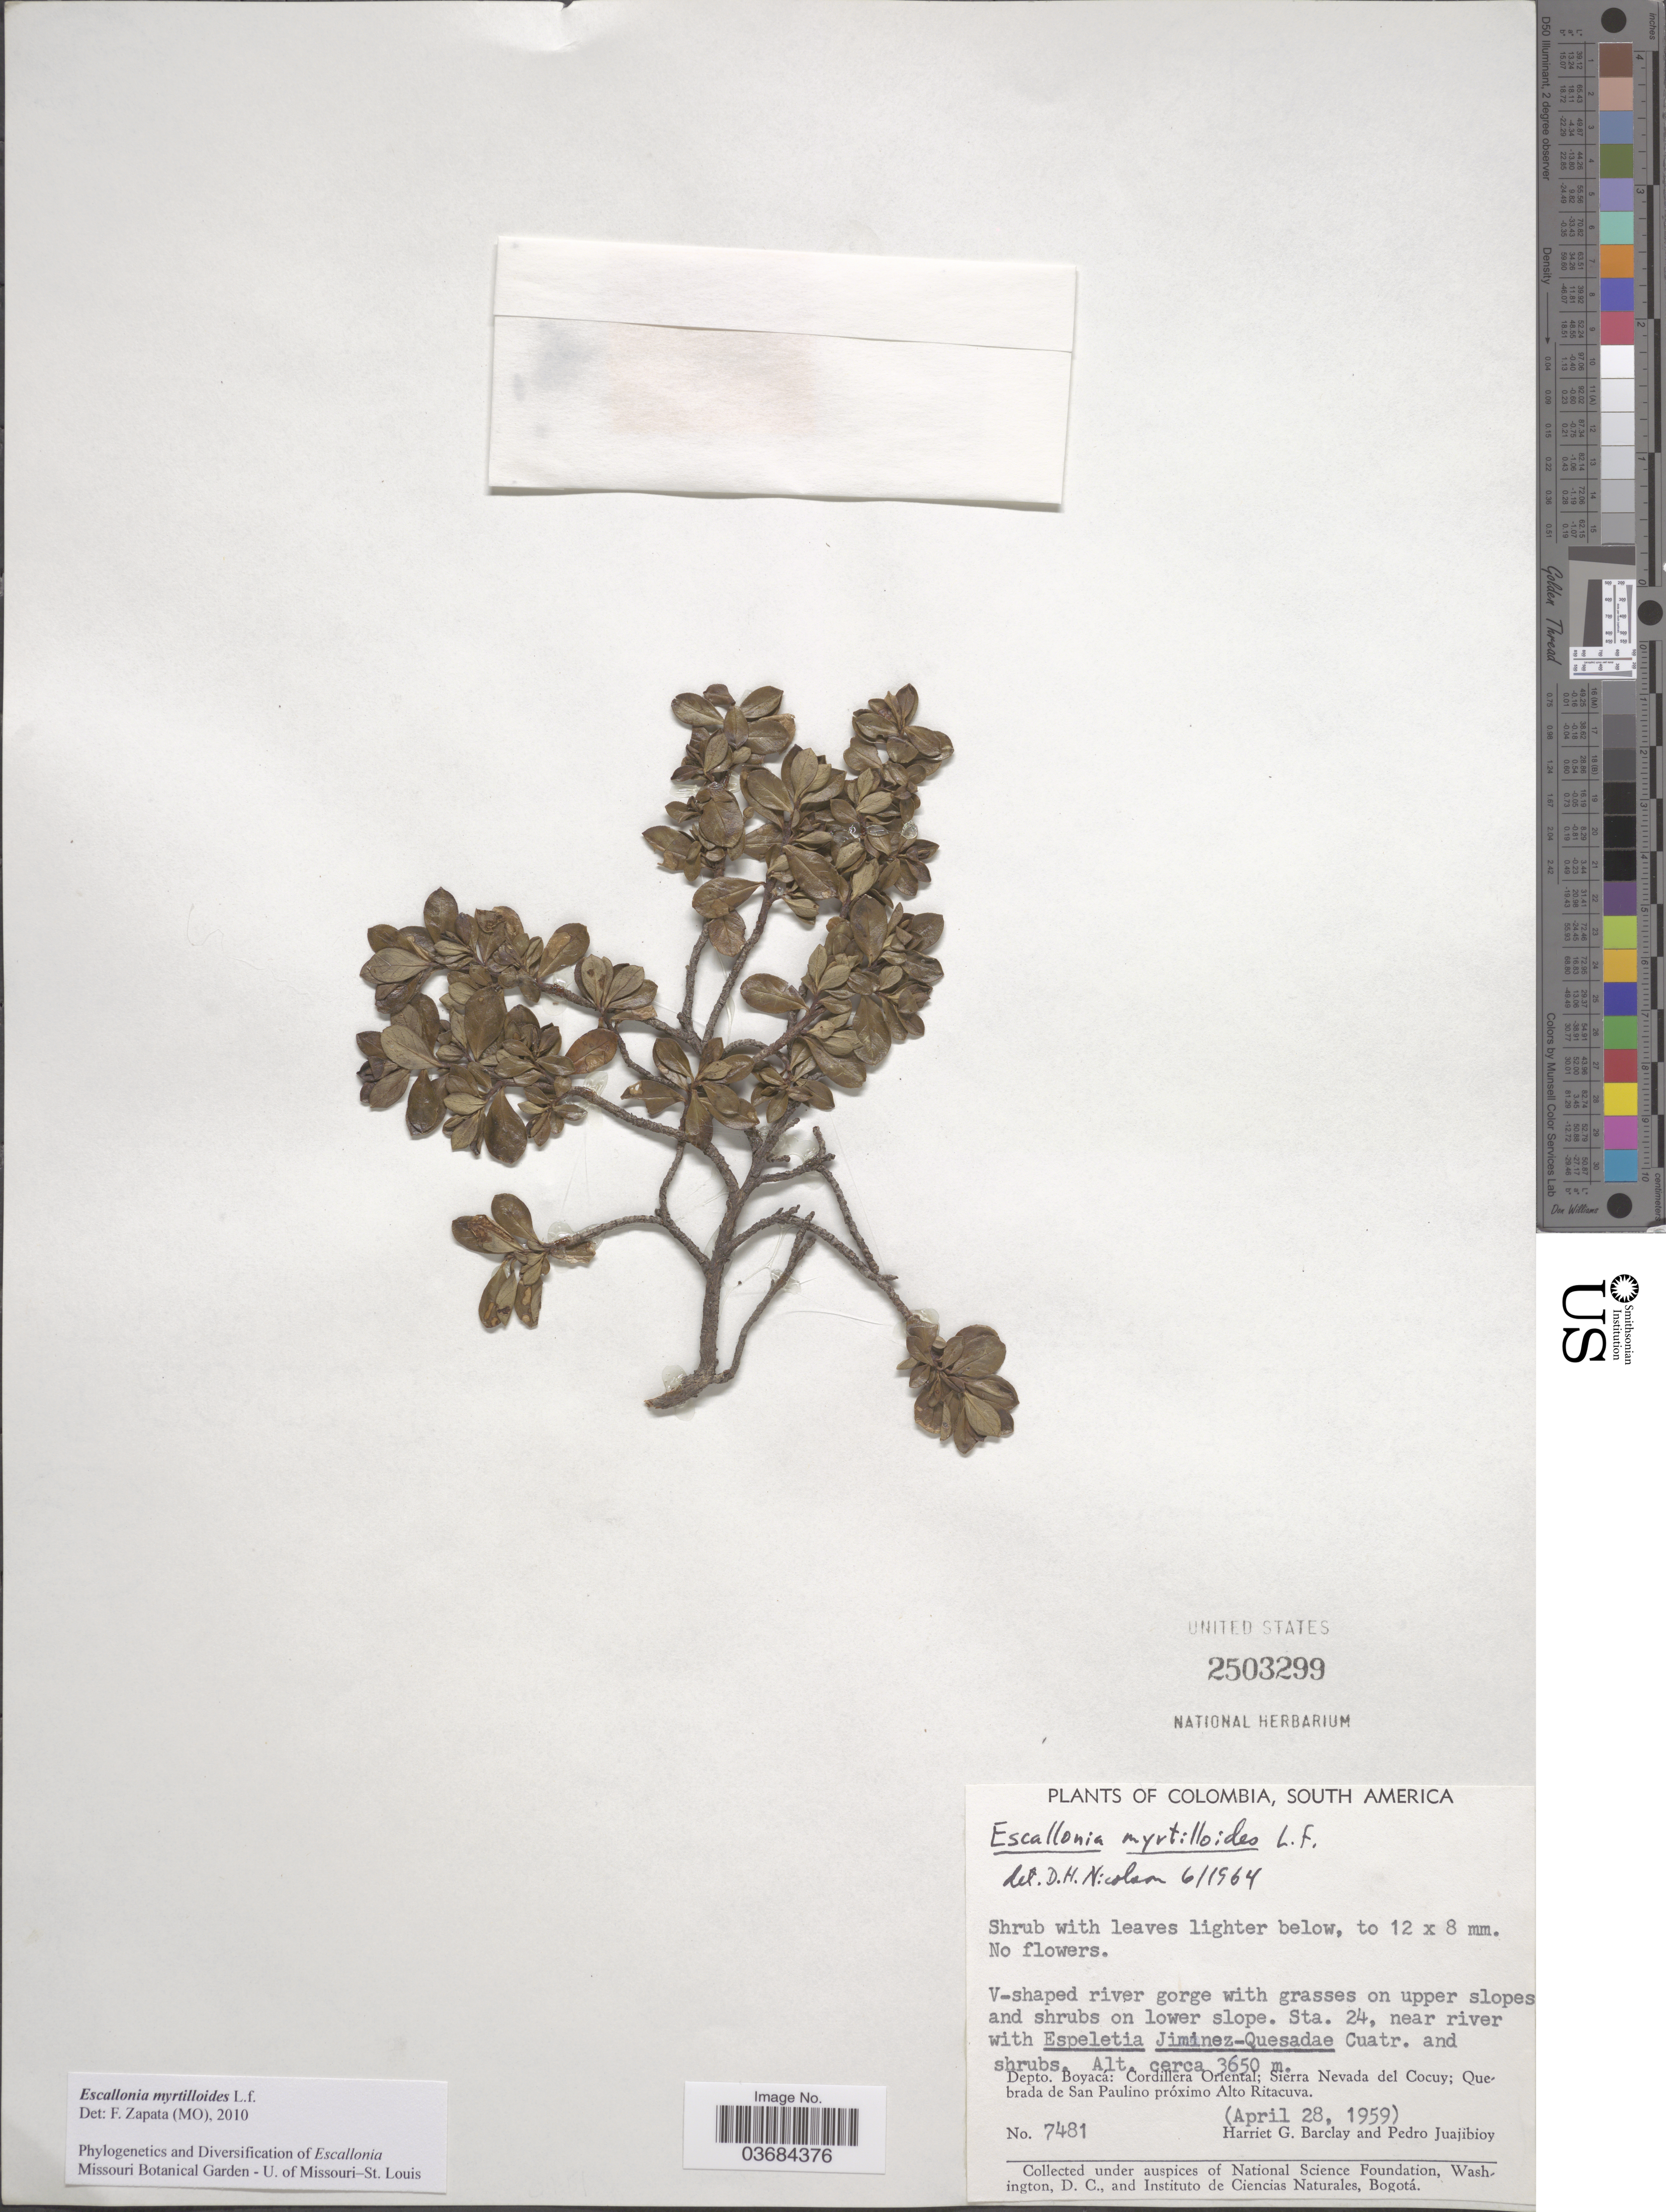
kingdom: Plantae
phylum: Tracheophyta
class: Magnoliopsida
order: Escalloniales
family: Escalloniaceae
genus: Escallonia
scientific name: Escallonia myrtilloides var. myrtilloides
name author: L. f.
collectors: H. G. Barclay & P. Juajibioy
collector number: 7481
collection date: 1959-04-28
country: Colombia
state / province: Boyacá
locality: V-shaped river gorge with grasses on upper slopes and shrubs on lower slope. Sta. 24, near river. Depto. Boyaca: Cordillera Oriental; Sierra Nevada del Cocuy; Quebrada de San Paulino próximo Alto Ritacuva.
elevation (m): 3650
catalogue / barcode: US 2503299